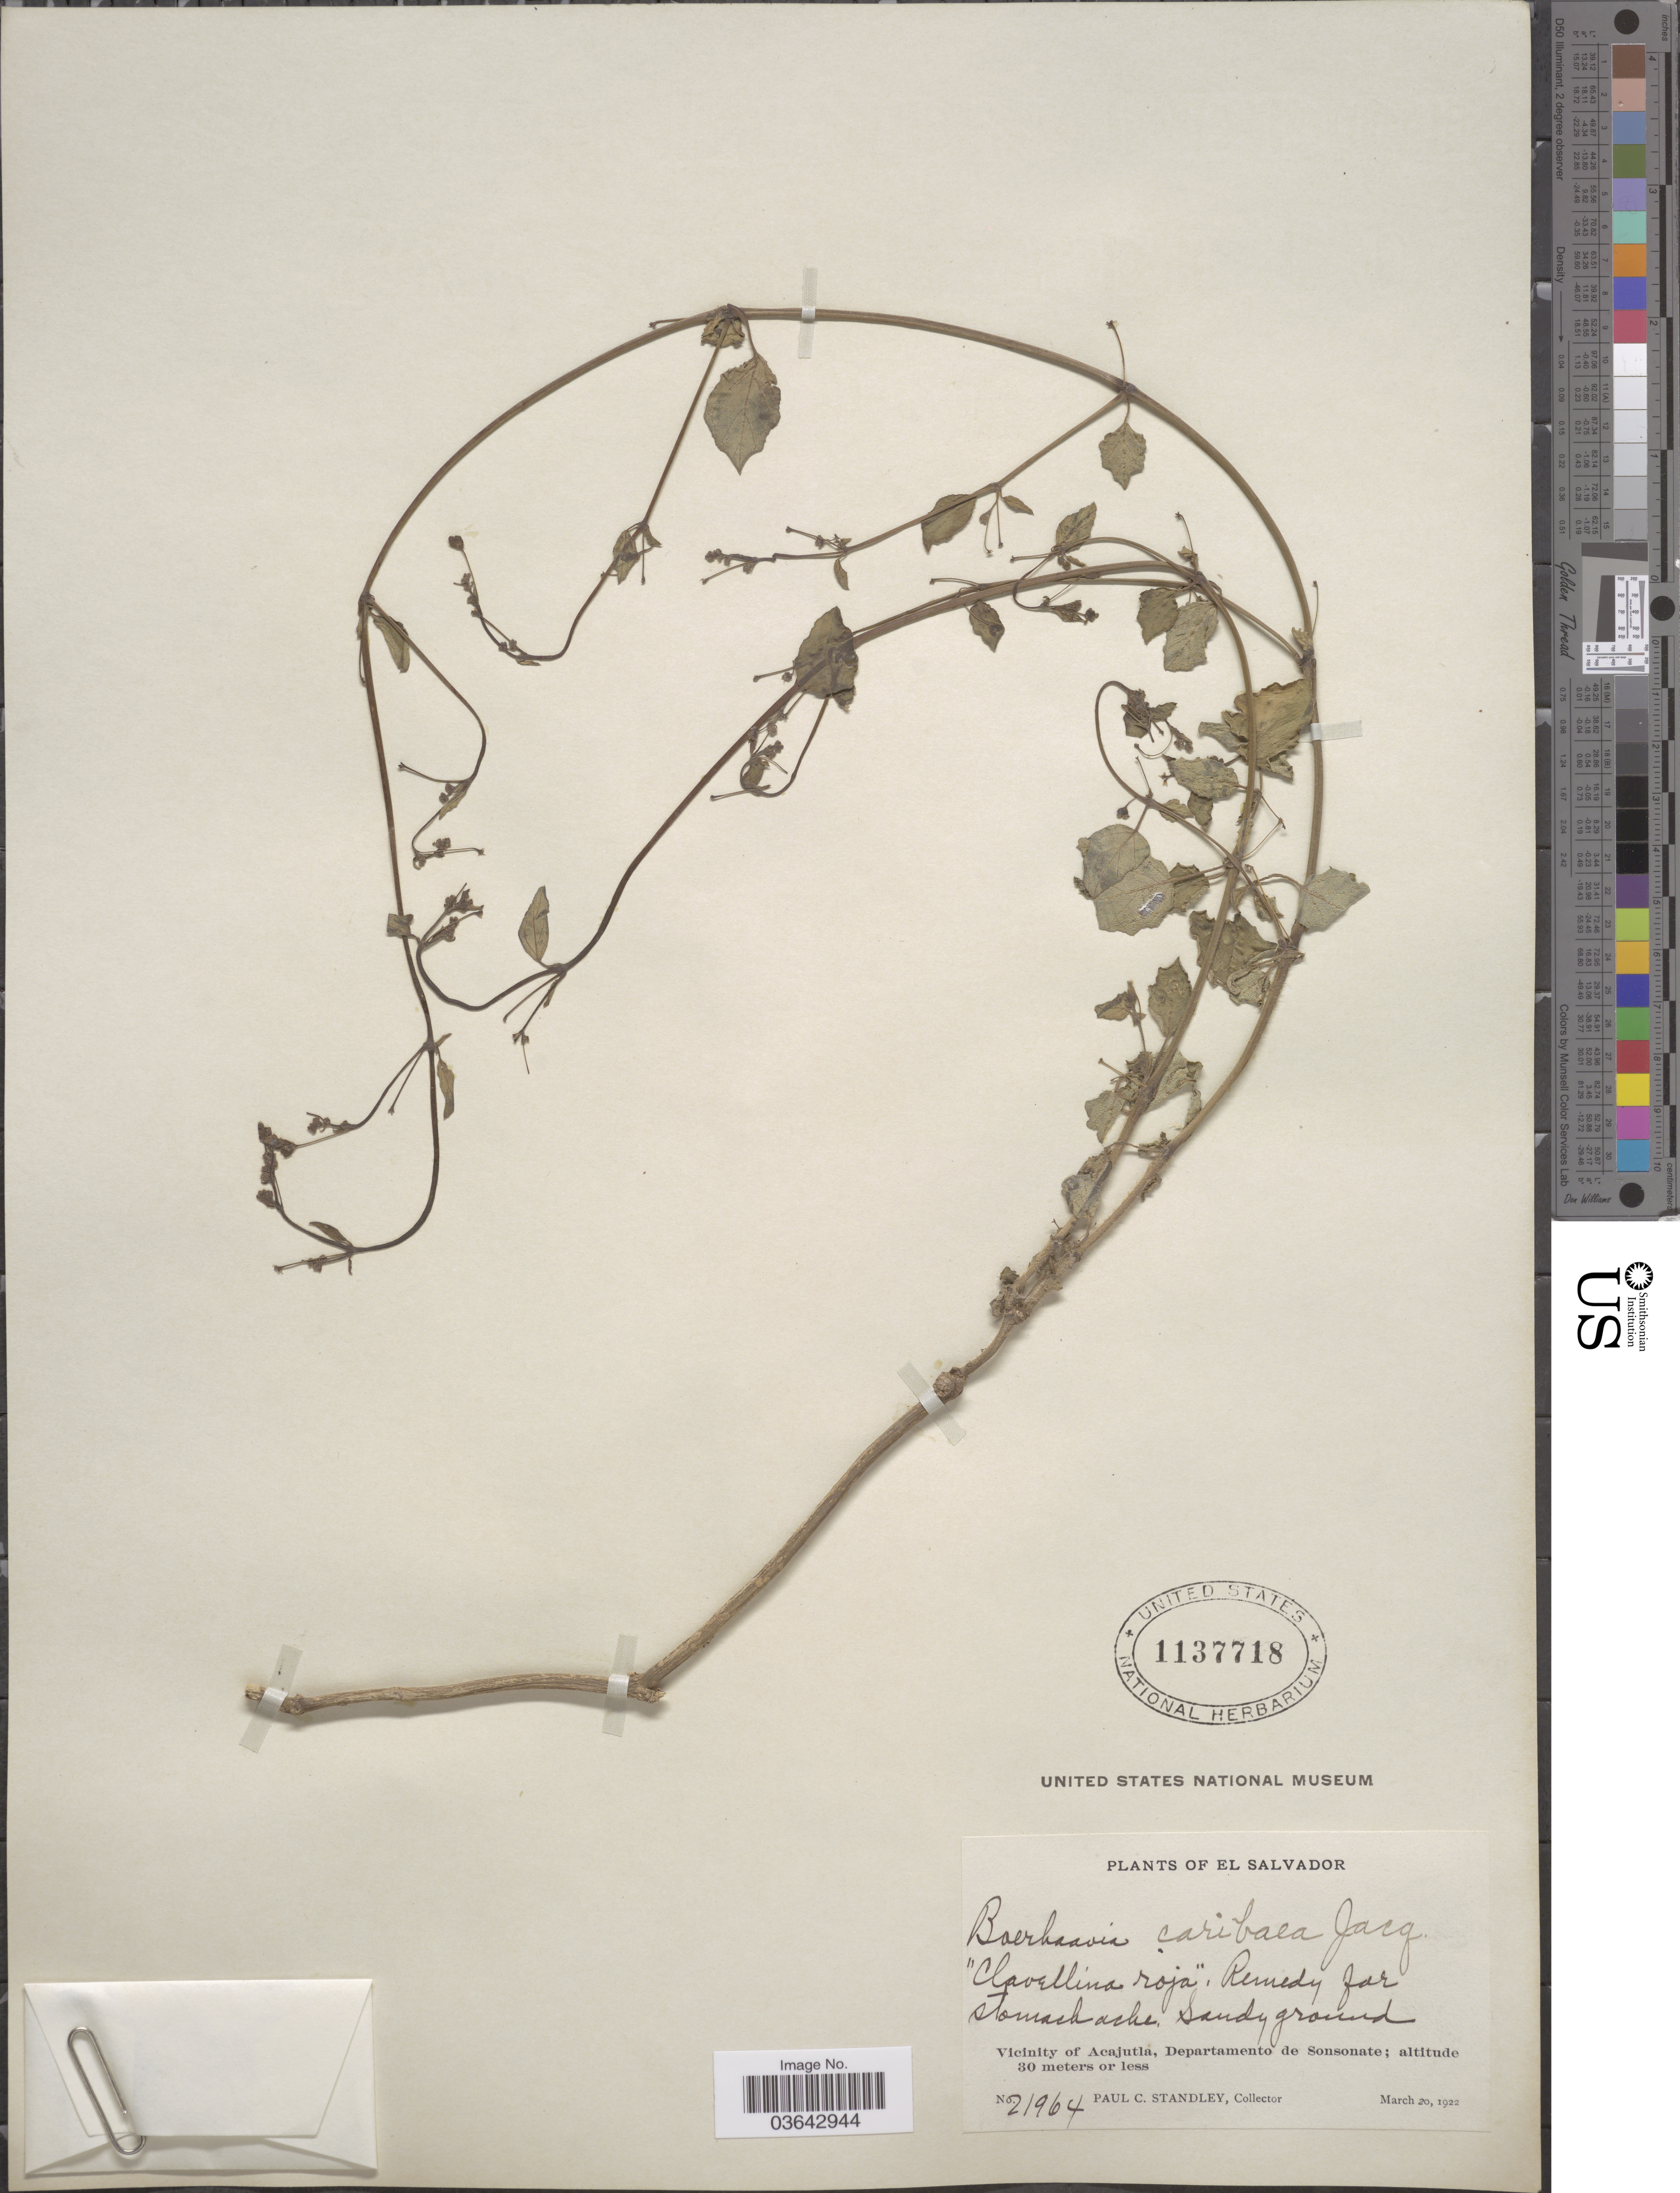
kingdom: Plantae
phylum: Tracheophyta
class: Magnoliopsida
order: Caryophyllales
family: Nyctaginaceae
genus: Boerhavia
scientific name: Boerhavia caribaea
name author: Jacq.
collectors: P. C. Standley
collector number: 21964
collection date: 1922-03-20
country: El Salvador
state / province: Sonsonate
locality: Vicinity of Acajutla, Departamento de Sonsonate.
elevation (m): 30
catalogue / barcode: US 1137718